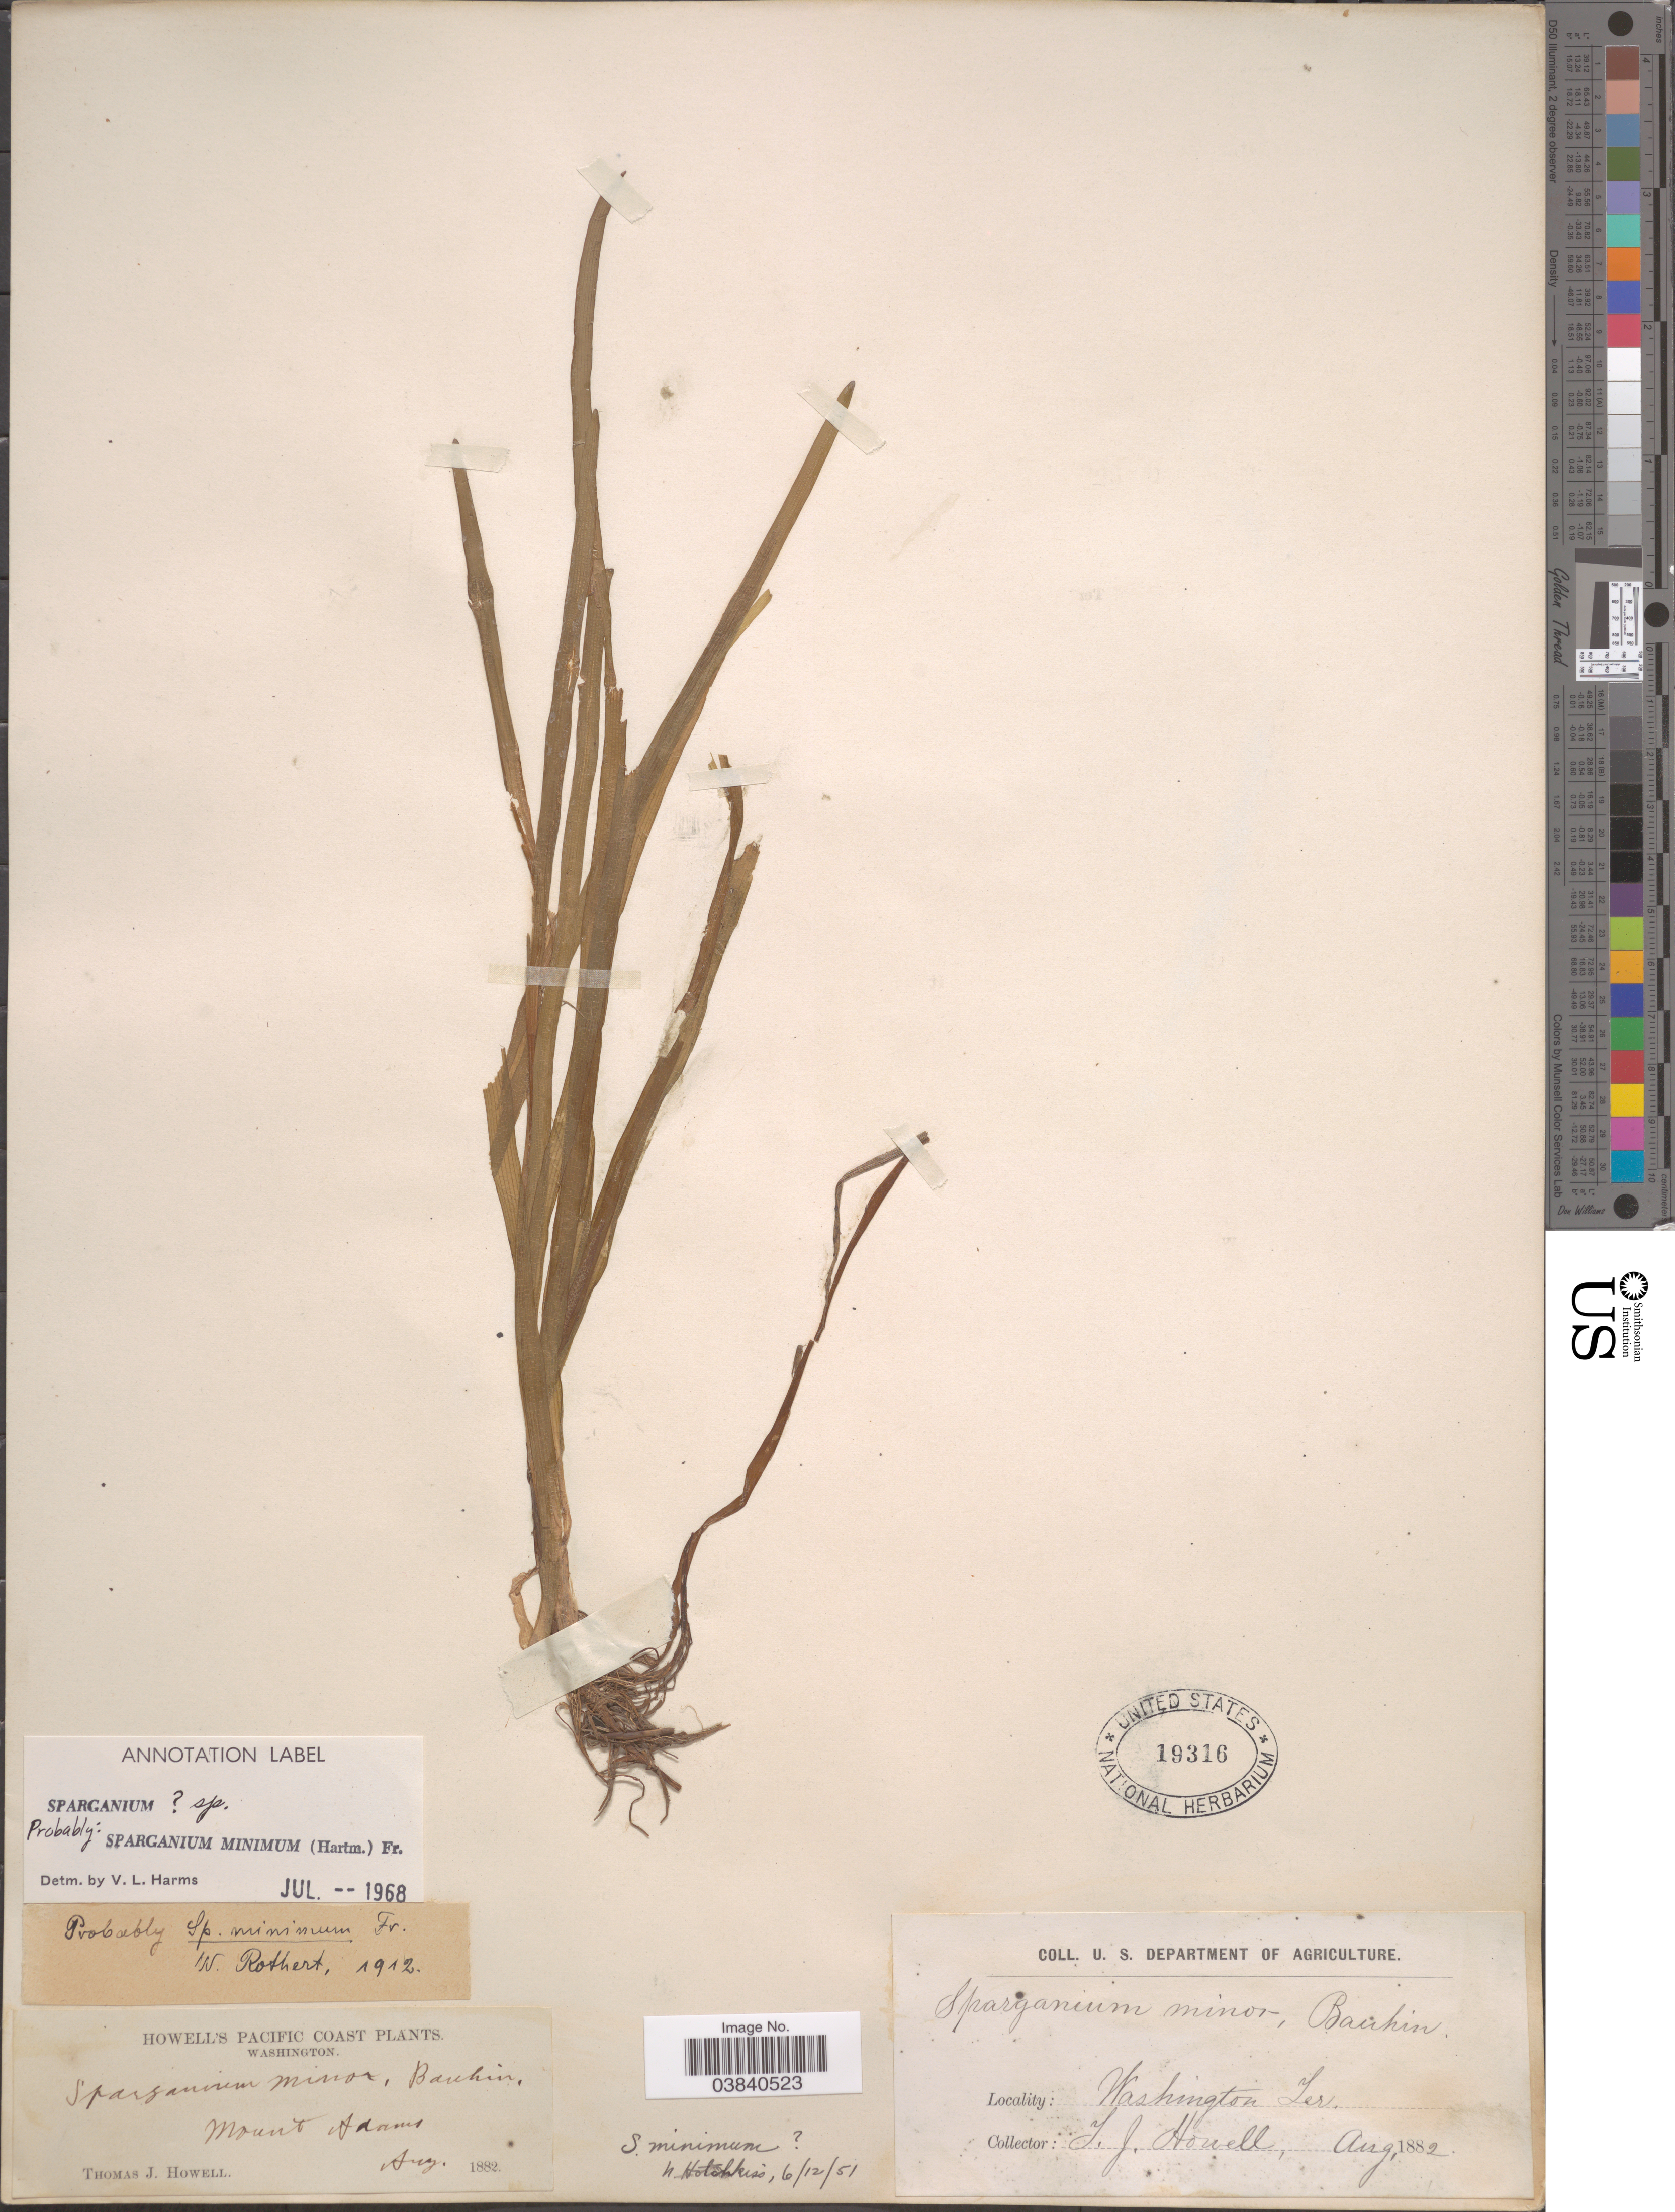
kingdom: Plantae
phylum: Tracheophyta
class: Liliopsida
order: Poales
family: Typhaceae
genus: Sparganium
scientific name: Sparganium minimum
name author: Wallr.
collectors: T. J. Howell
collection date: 1882-08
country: United States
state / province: Washington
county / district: Yakima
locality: Washington Ter. Pacific Coast. Mount Adams.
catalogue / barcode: US 19316